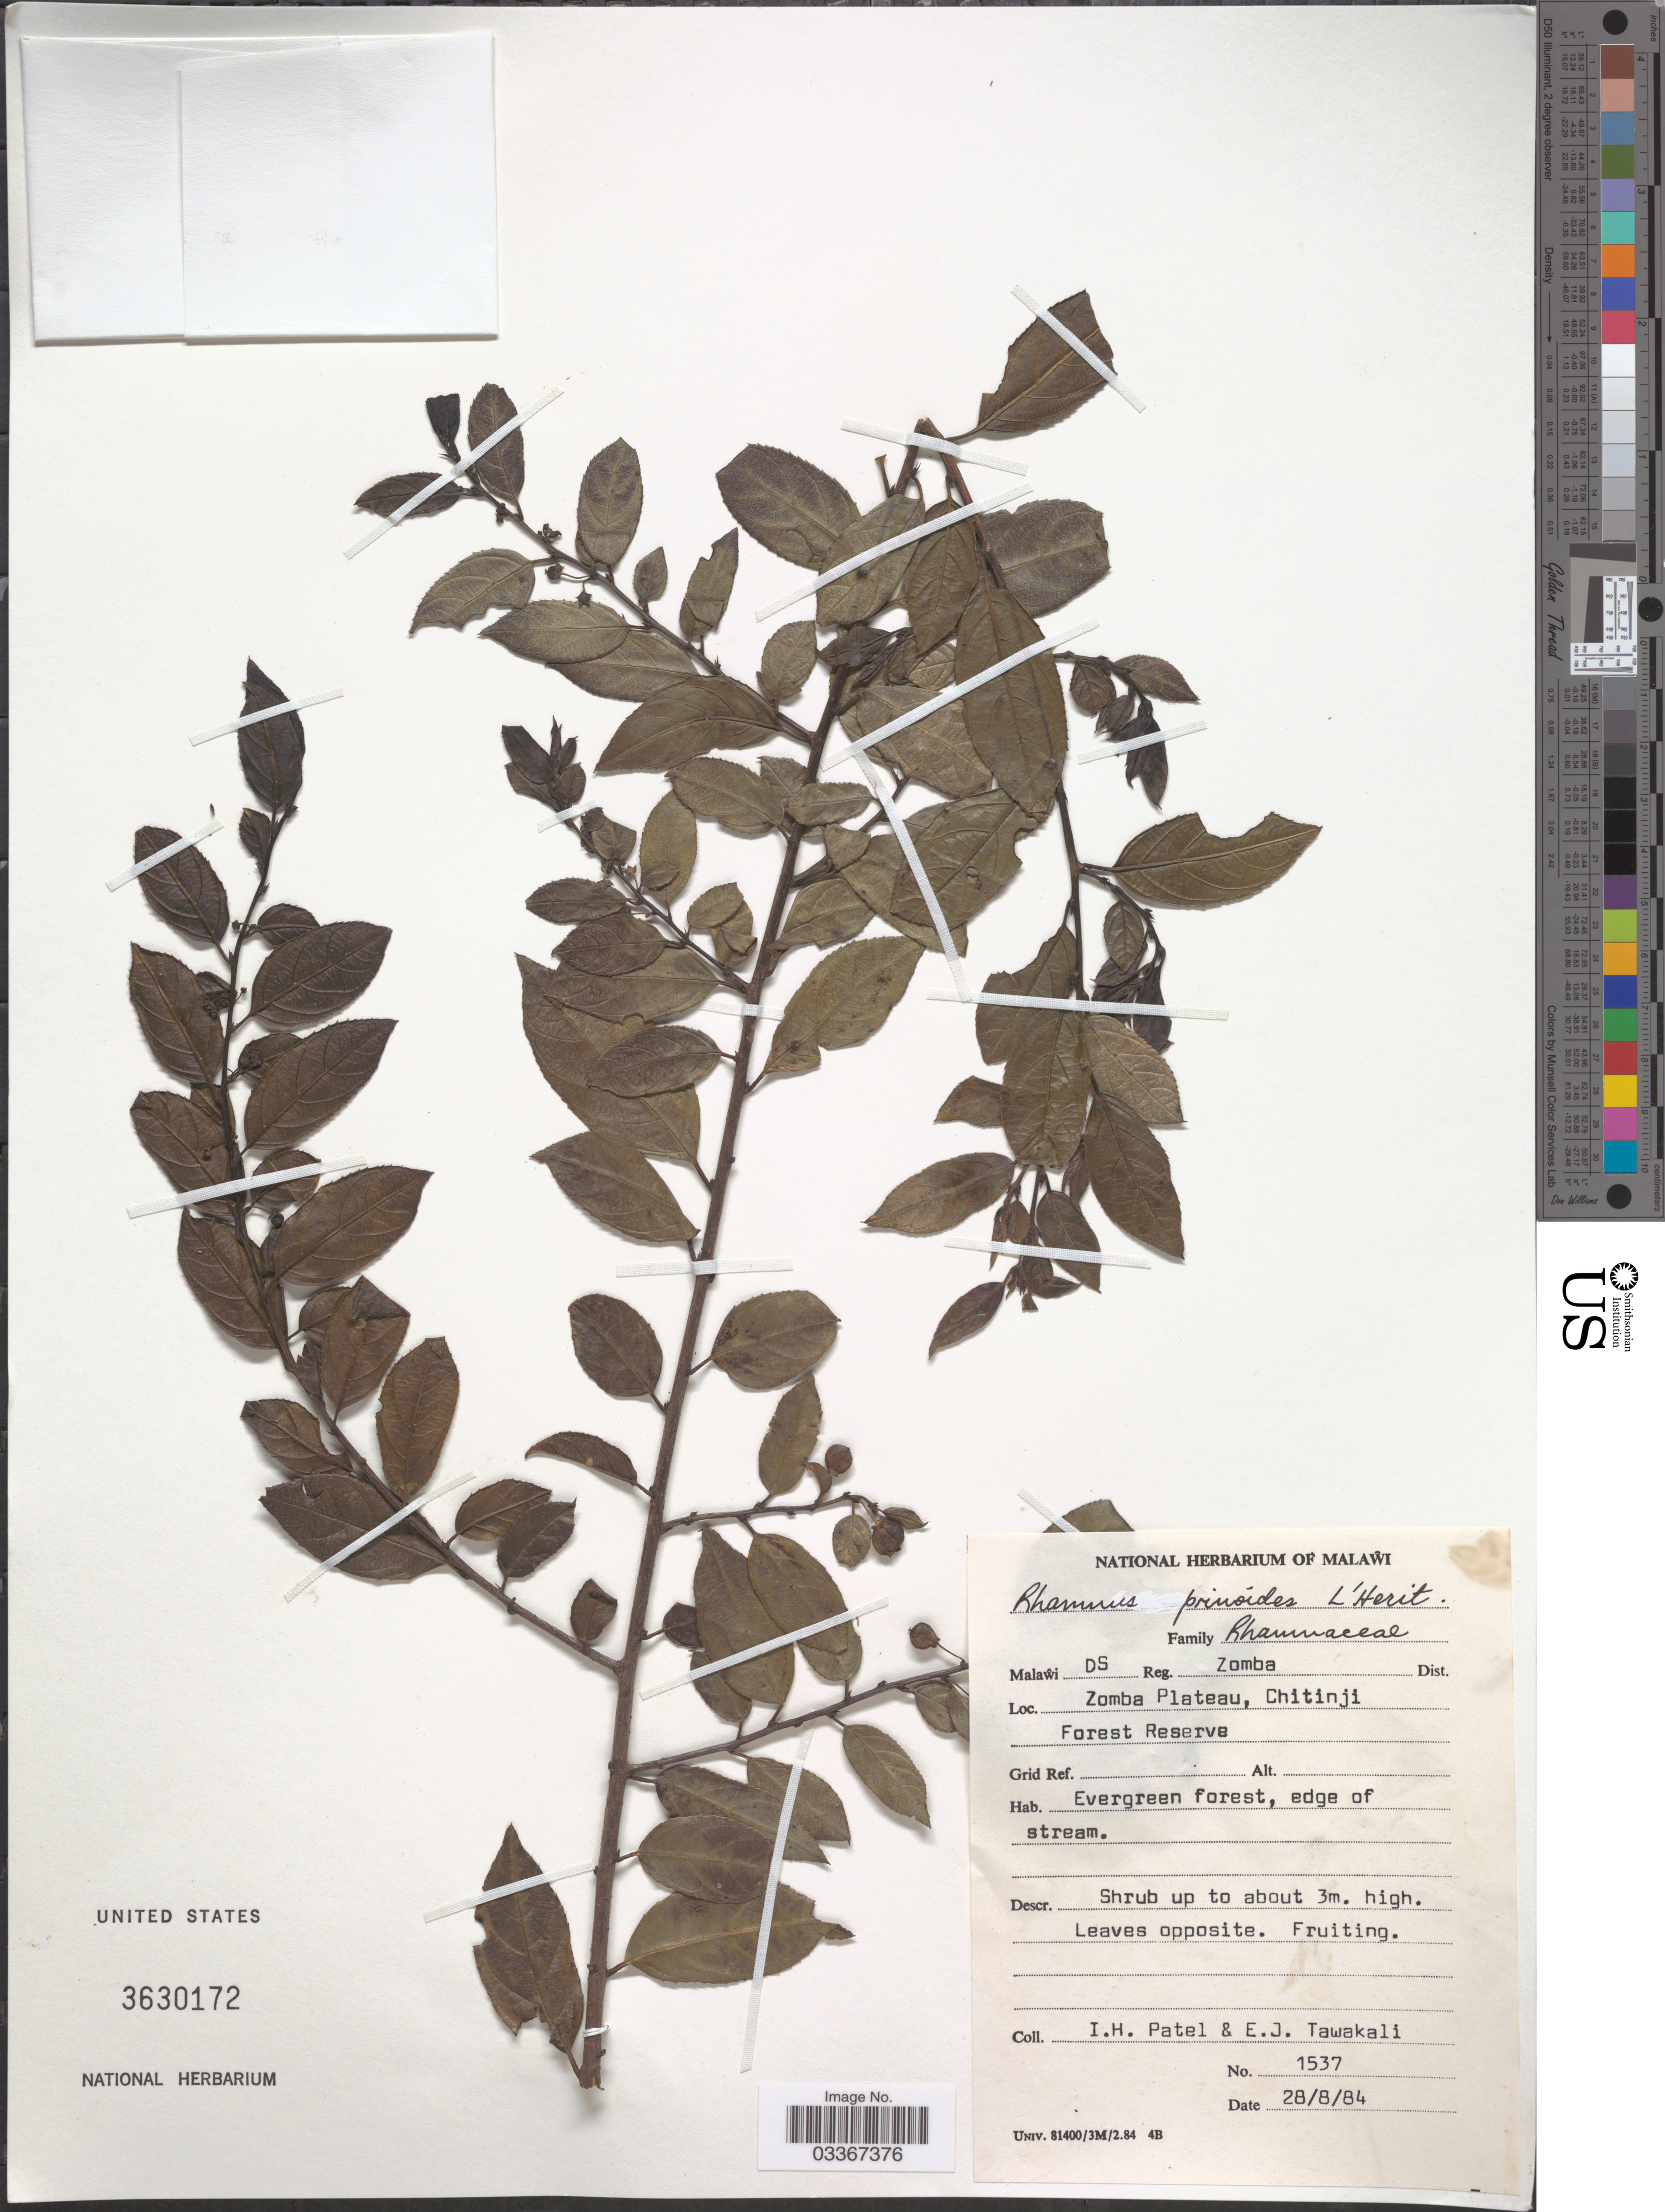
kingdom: Plantae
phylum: Tracheophyta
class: Magnoliopsida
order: Rosales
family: Rhamnaceae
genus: Rhamnus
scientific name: Rhamnus prinoides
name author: L'Hér.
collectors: I. Patel & E. Tawakali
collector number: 1537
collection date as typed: Transcribed d/m/y: 28/8/84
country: Malawi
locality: Malawi DS Reg. Zomba Dist. Zomba Plateau, Chitinji Forest Reserve.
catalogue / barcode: US 3630172